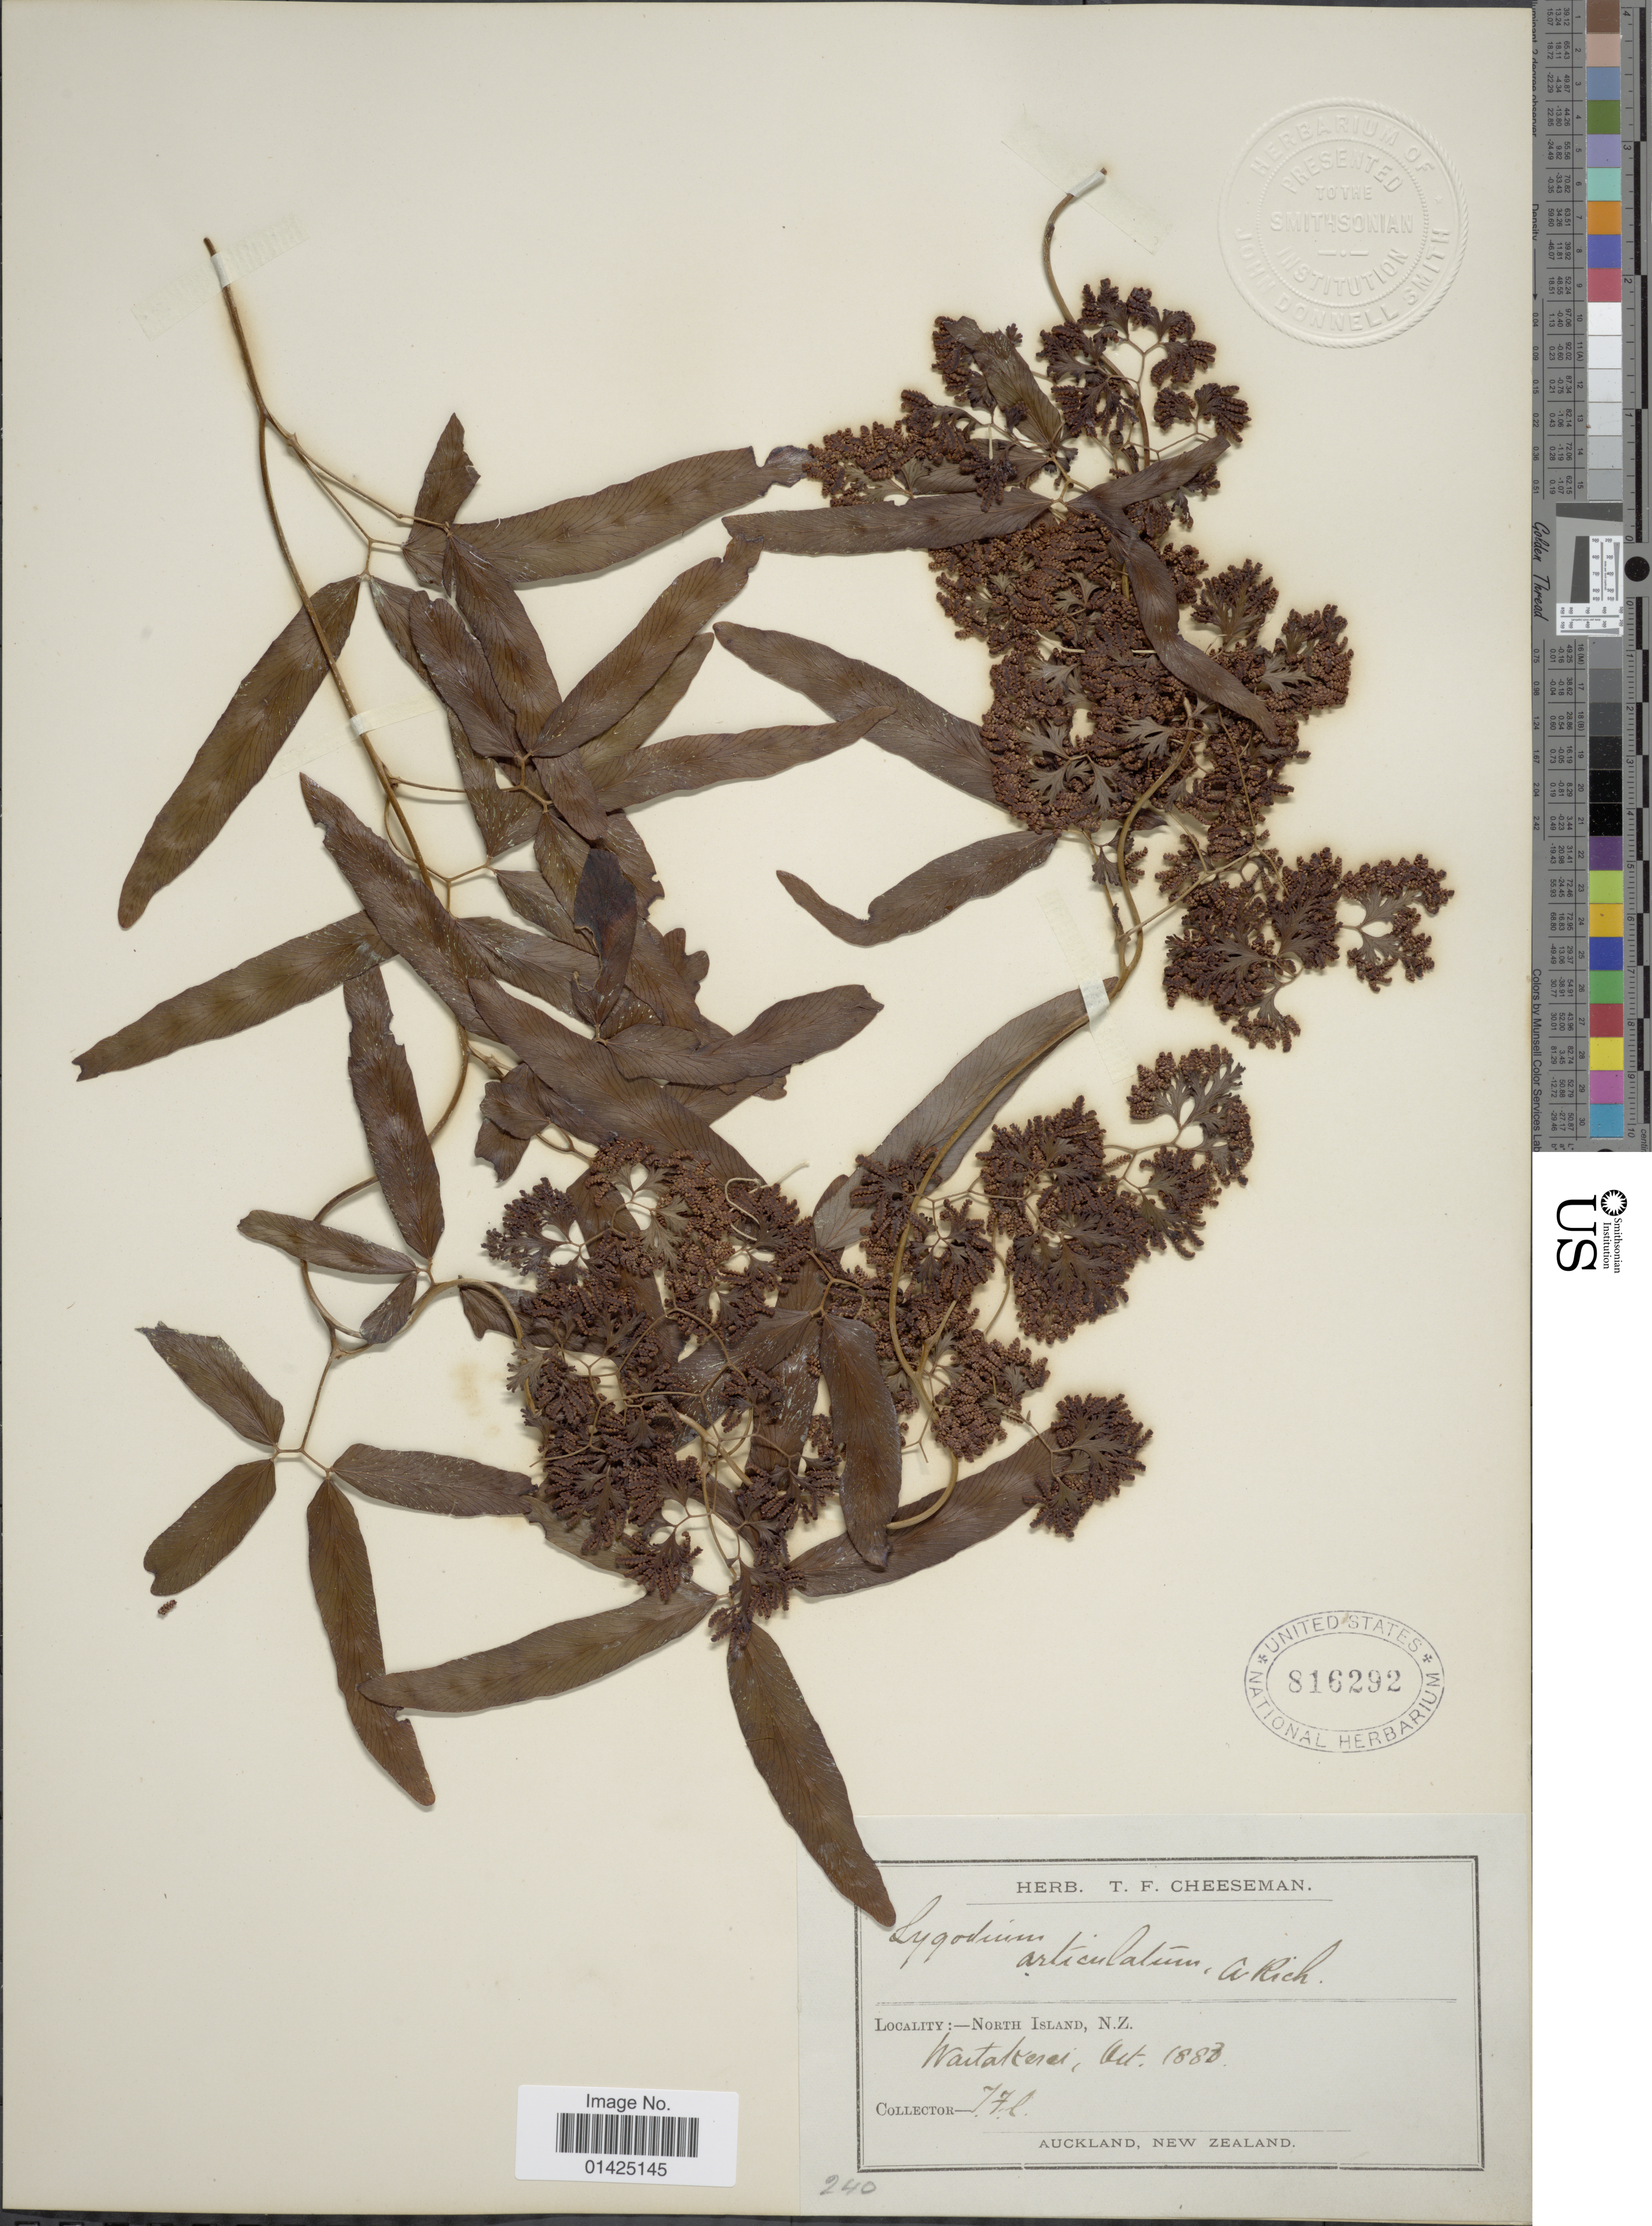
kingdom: Plantae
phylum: Tracheophyta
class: Polypodiopsida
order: Schizaeales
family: Lygodiaceae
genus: Lygodium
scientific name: Lygodium articulatum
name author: A. Rich.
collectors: T. F. Cheeseman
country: New Zealand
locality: North Island. Waitakerei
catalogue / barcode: US 816292